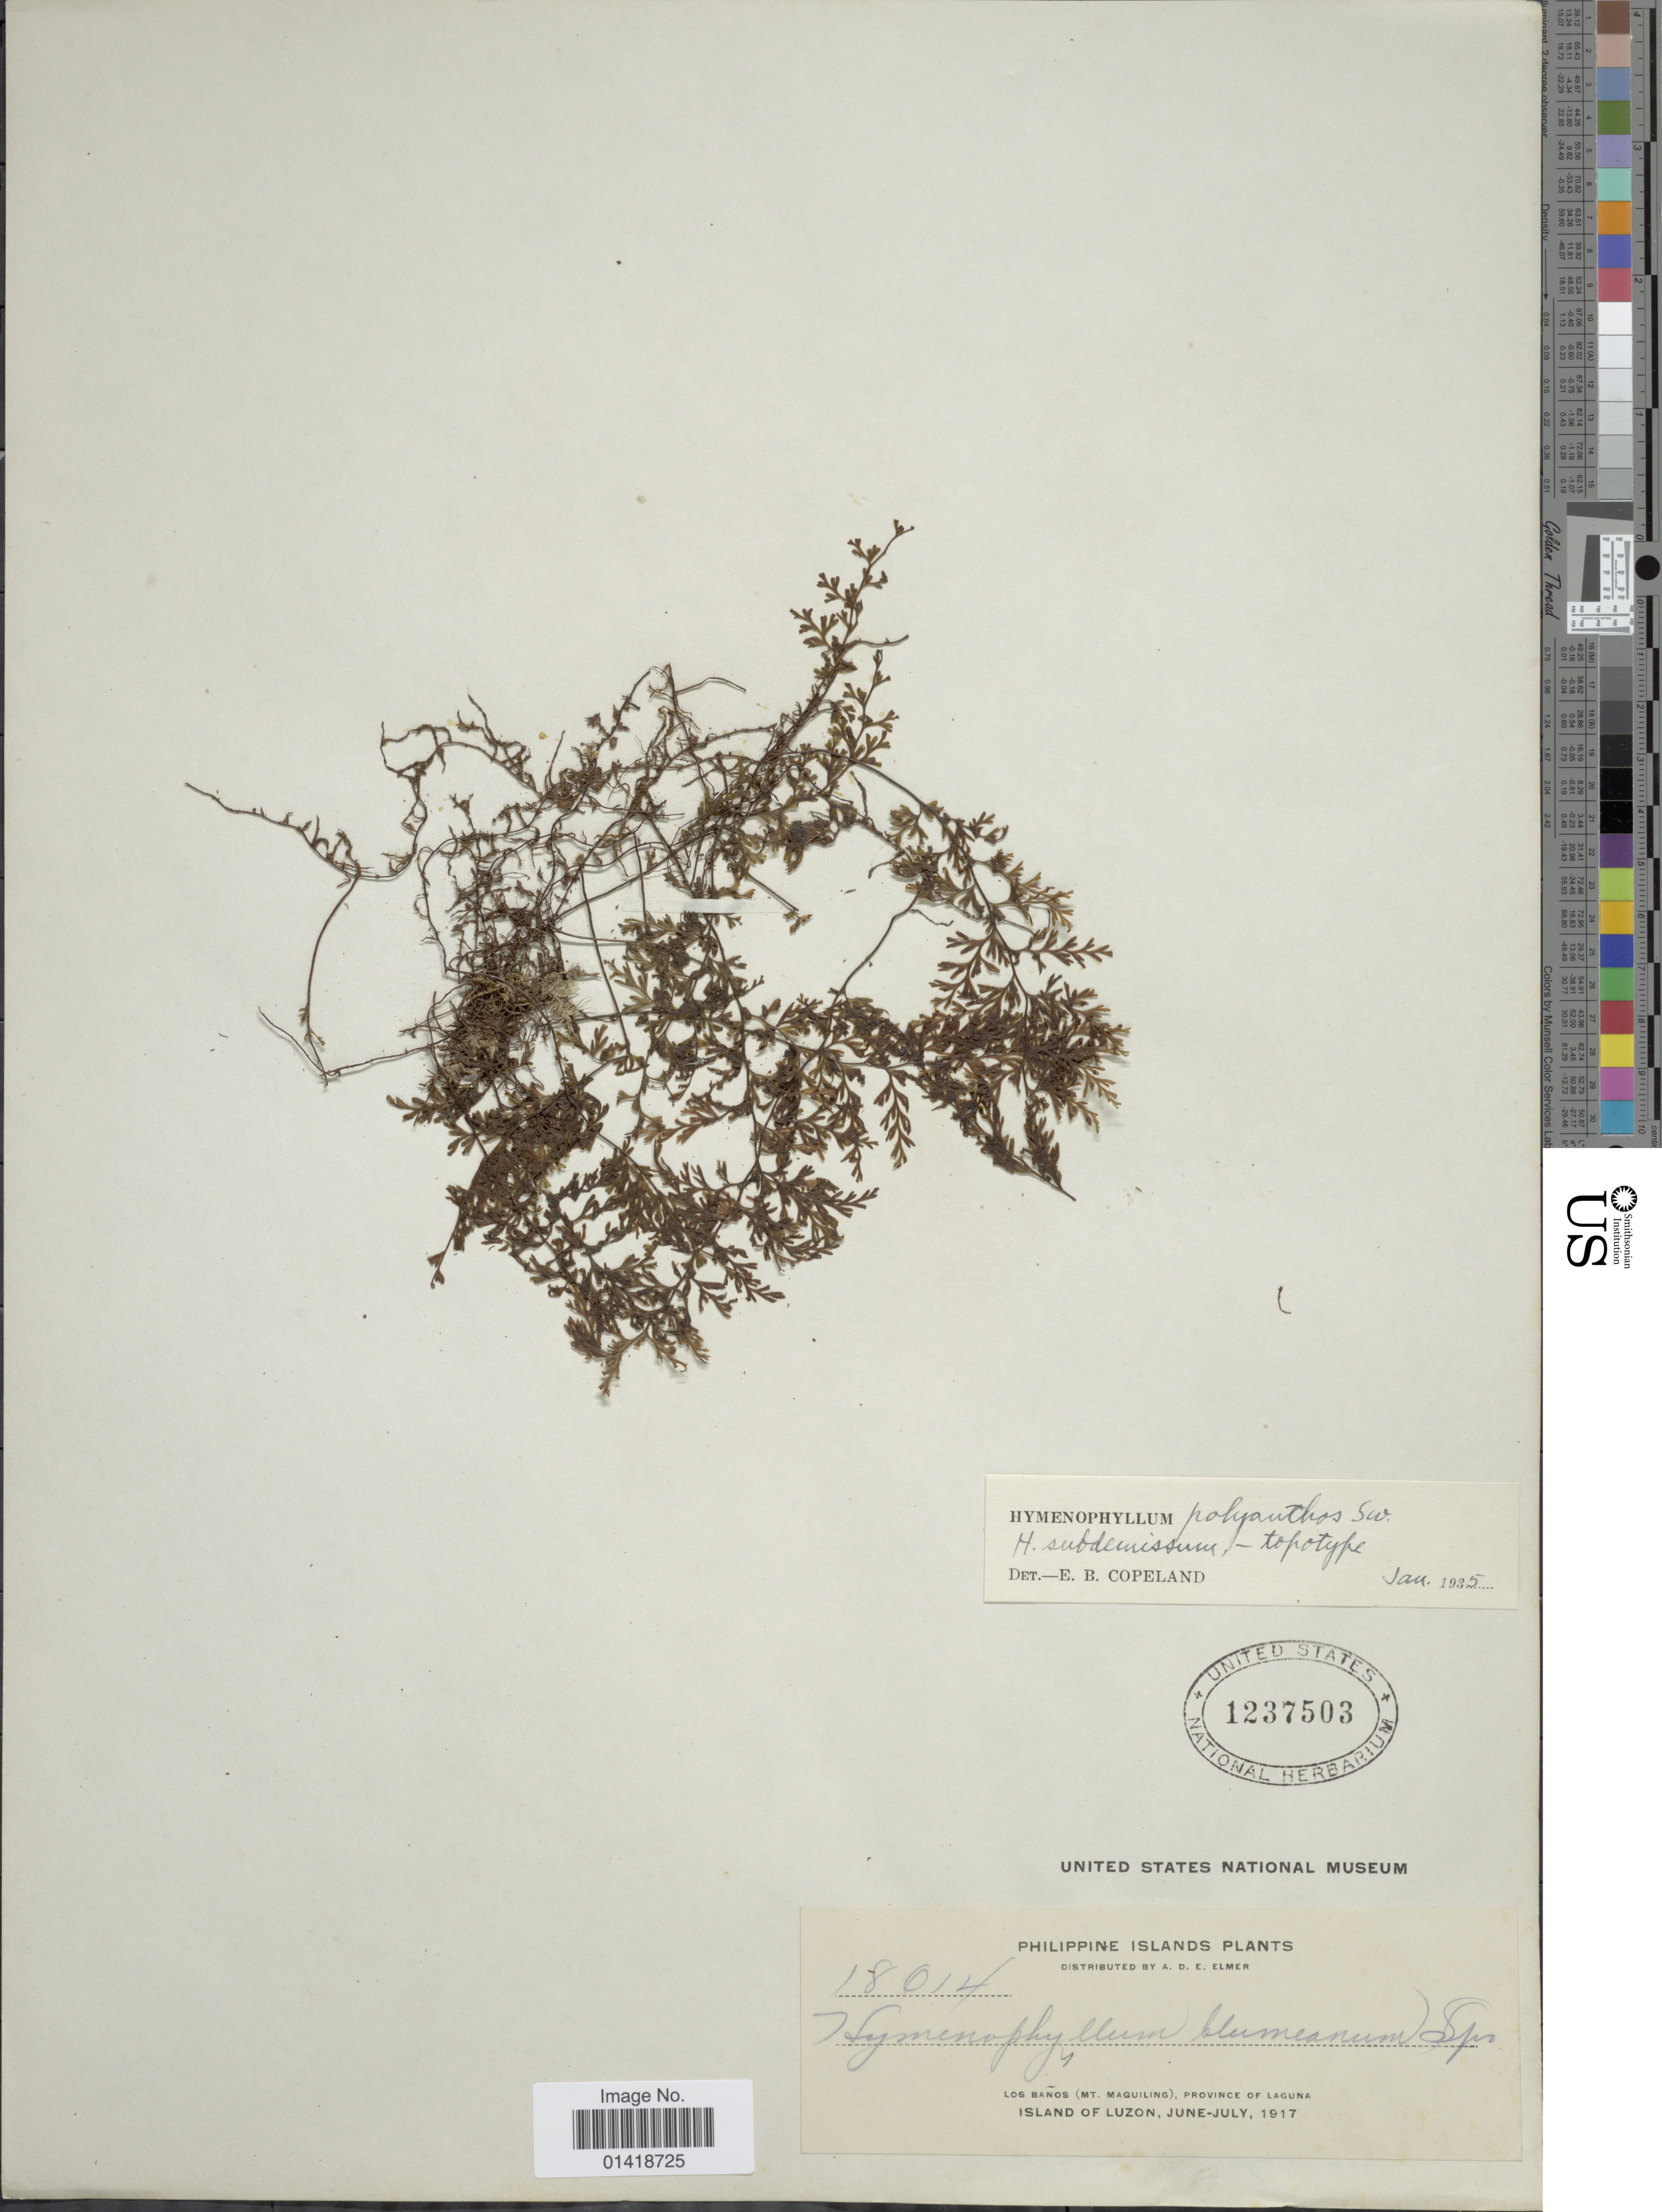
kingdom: Plantae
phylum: Tracheophyta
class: Polypodiopsida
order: Hymenophyllales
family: Hymenophyllaceae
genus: Hymenophyllum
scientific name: Hymenophyllum polyanthos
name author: (Sw.) Sw.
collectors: A. D. E. Elmer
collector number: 18014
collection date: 1917-06/1917-07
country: Philippines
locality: Philippine Islands. Los Banos (Mt. Maquiling), Province of Laguna. Island of Luzon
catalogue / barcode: US 1237503